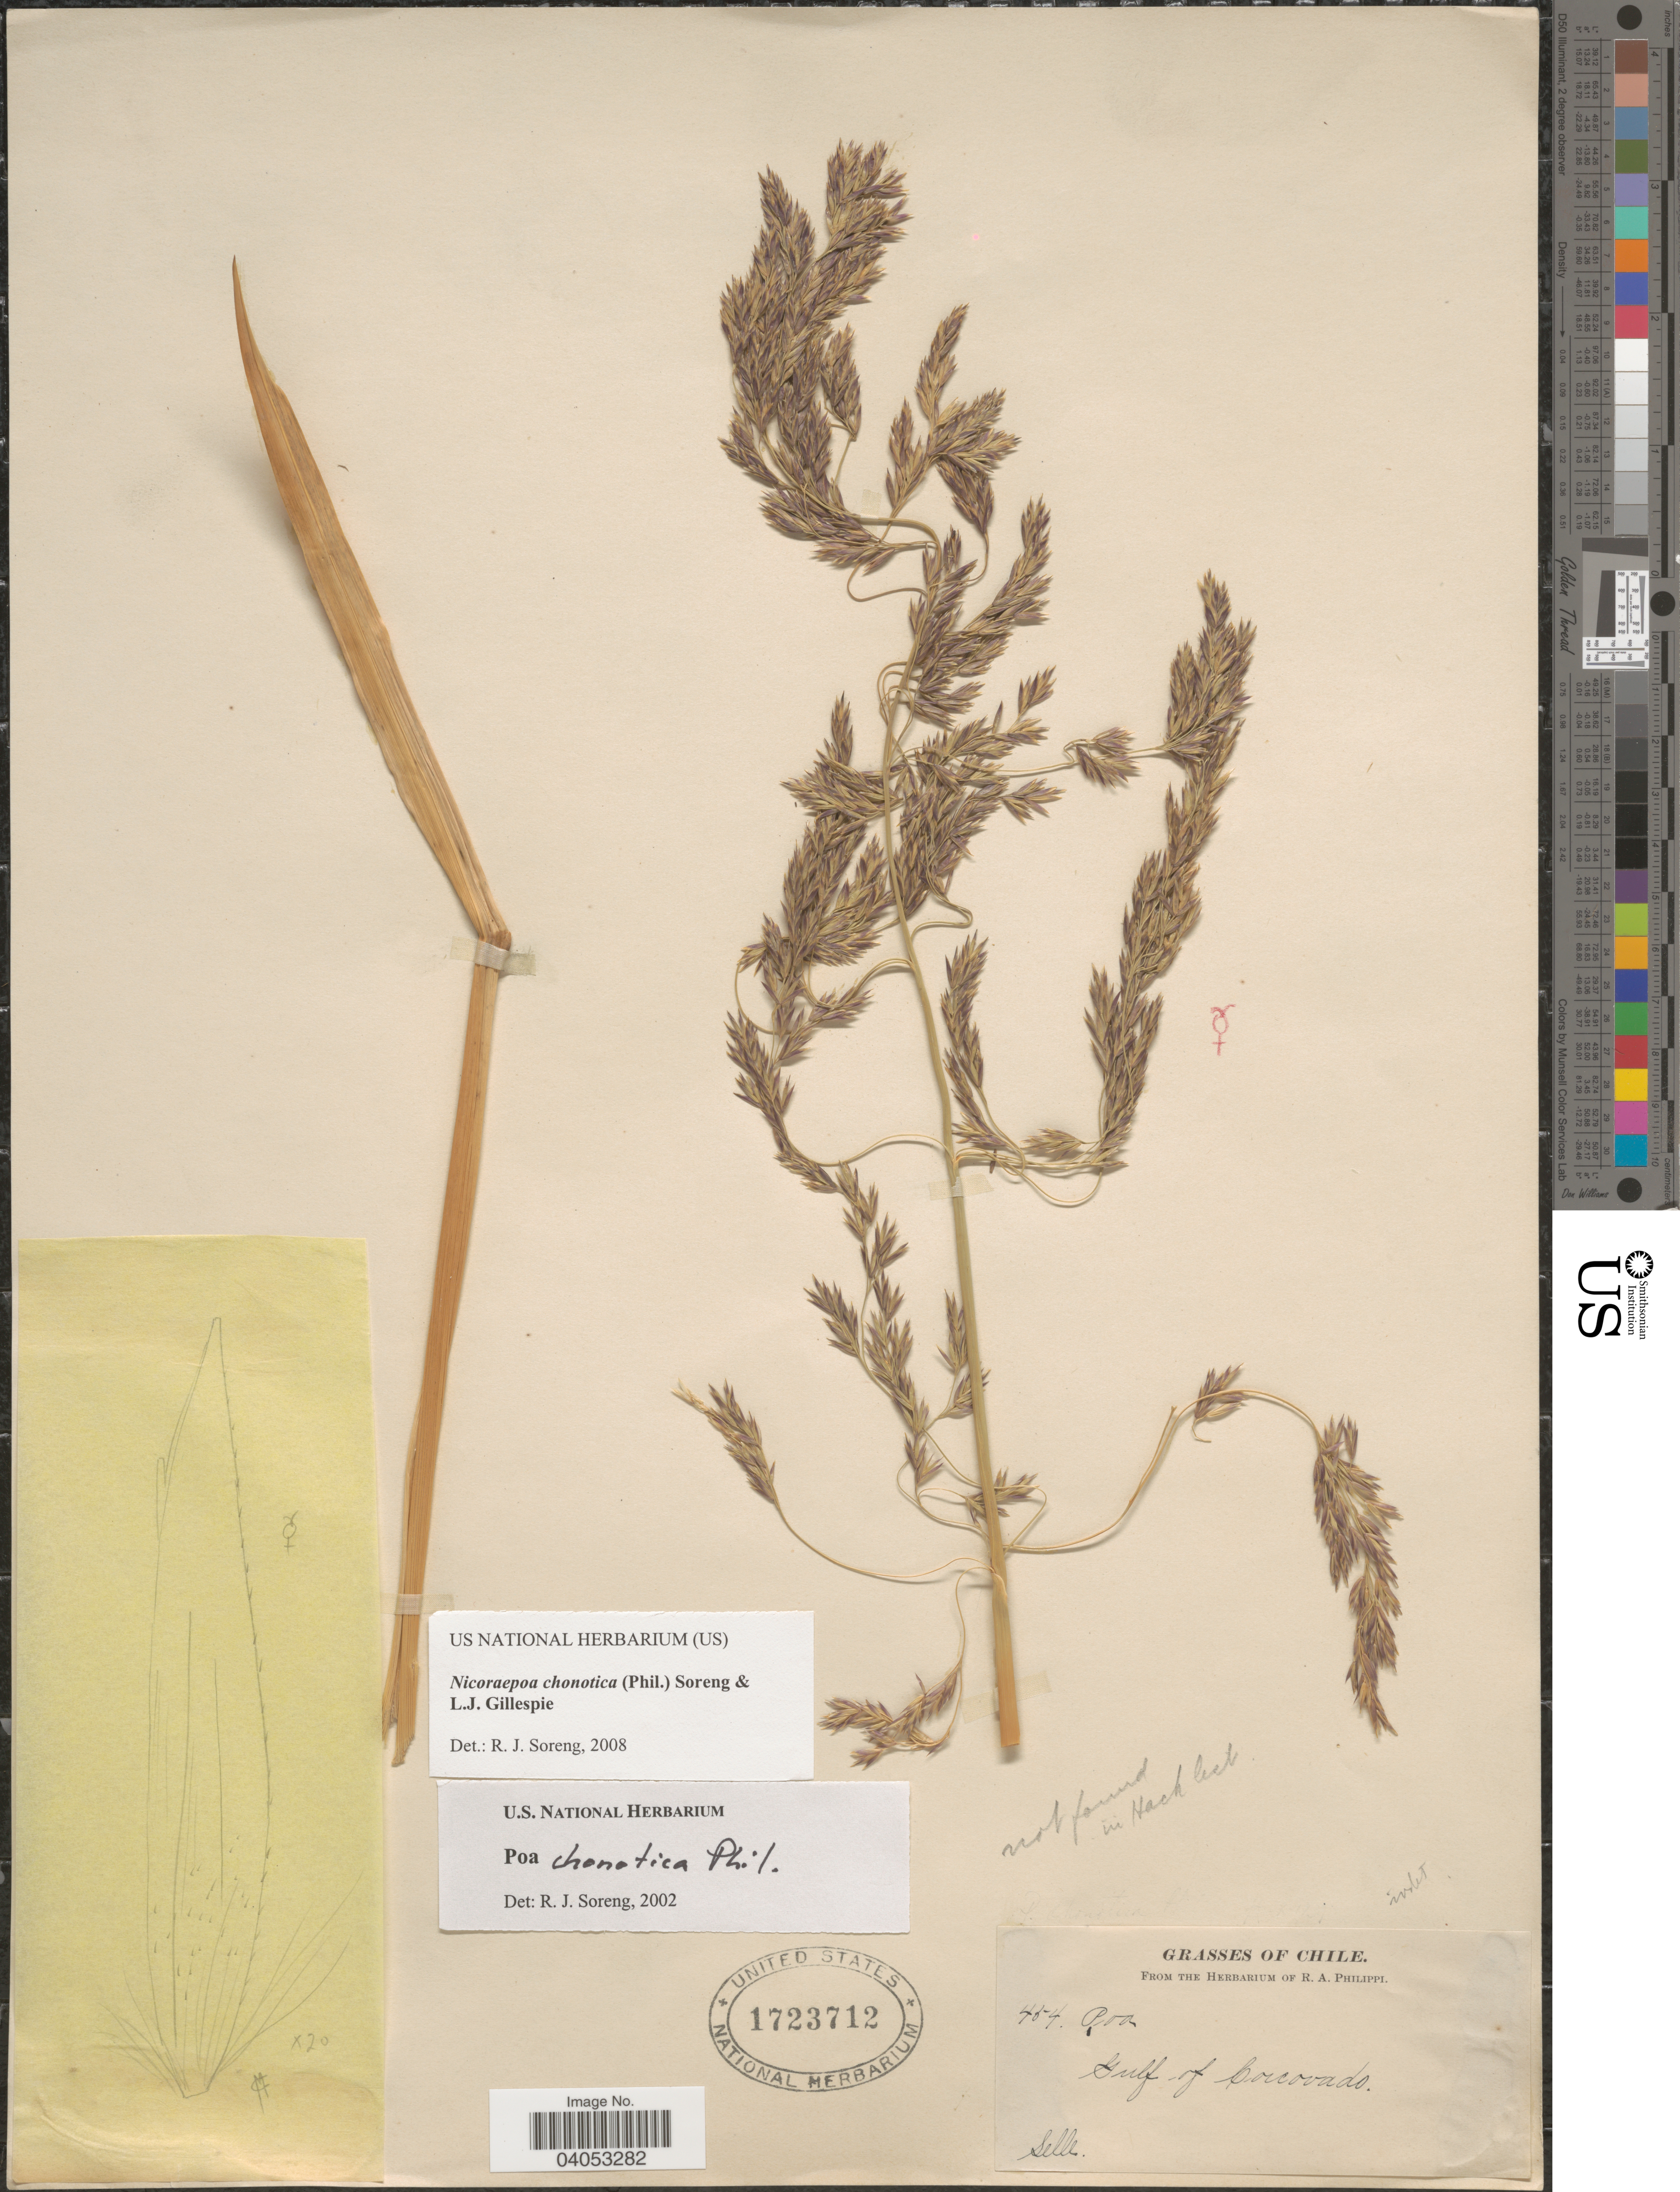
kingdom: Plantae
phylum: Tracheophyta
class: Liliopsida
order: Poales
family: Poaceae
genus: Nicoraepoa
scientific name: Nicoraepoa chonotica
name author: (Phil.) Soreng & L.J. Gillespie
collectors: Selle, --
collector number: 454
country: Chile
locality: Gulf of Corcovado.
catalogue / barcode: US 1723712